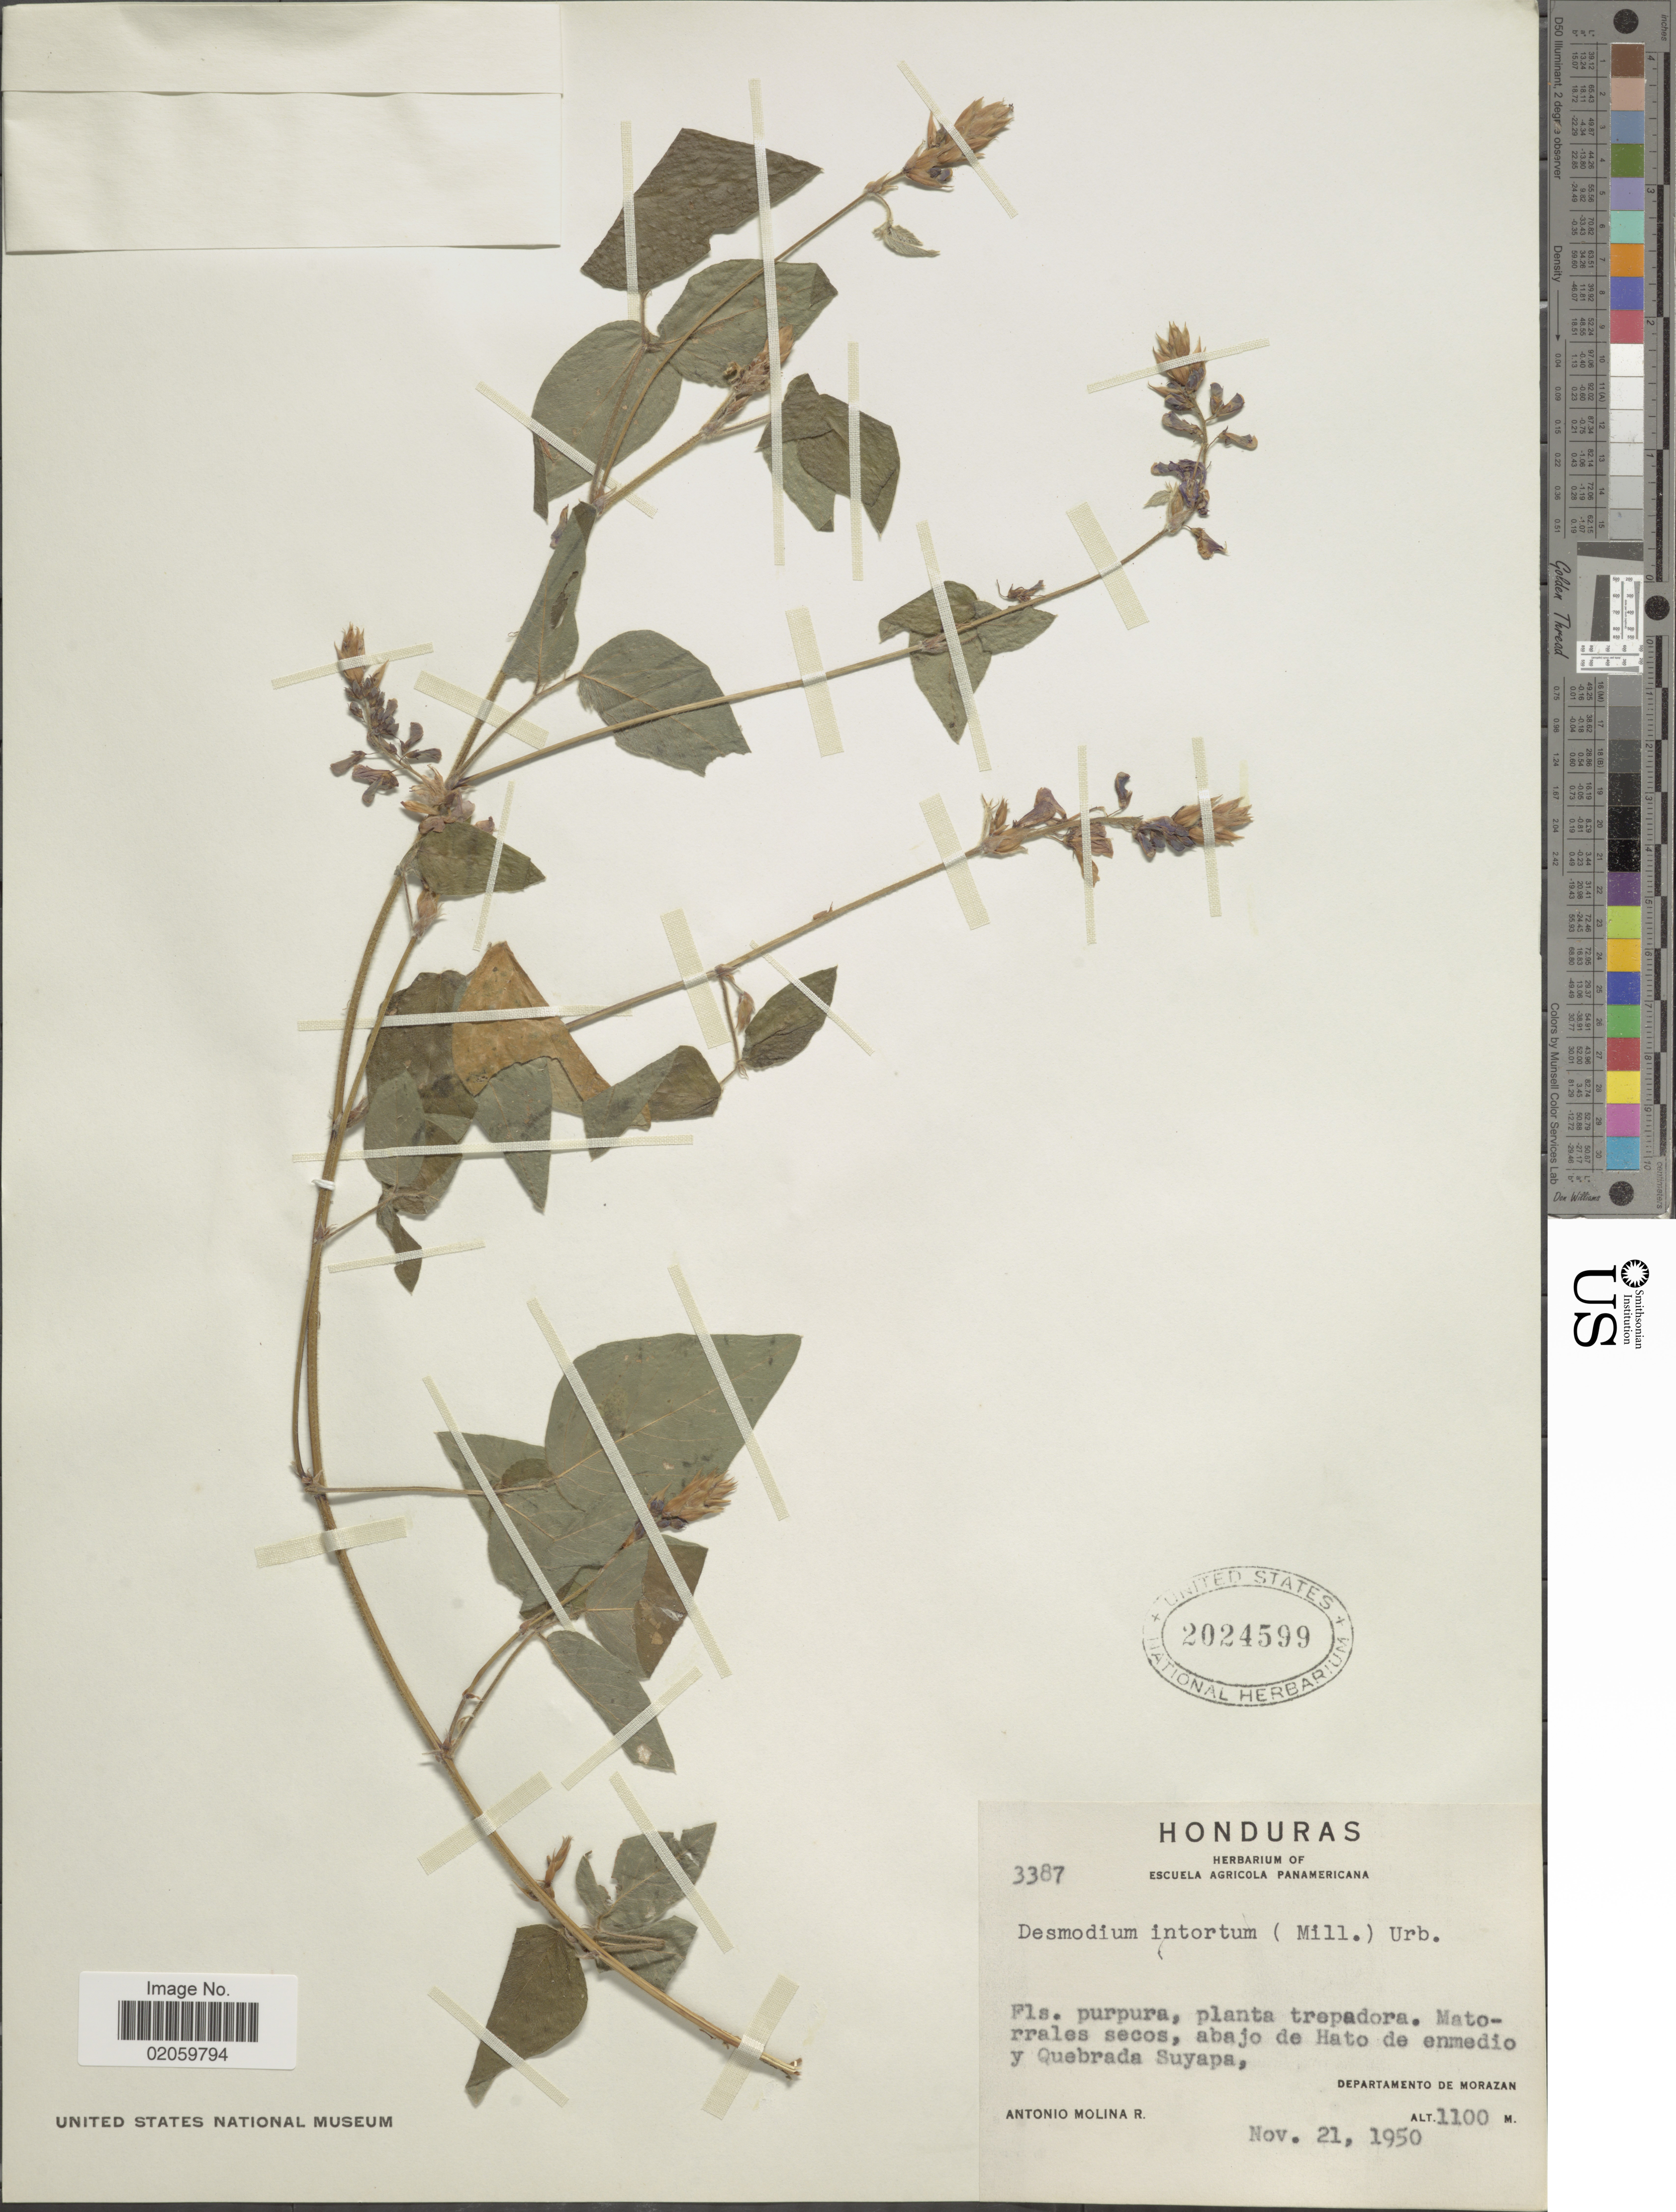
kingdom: Plantae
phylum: Tracheophyta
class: Magnoliopsida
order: Fabales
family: Fabaceae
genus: Desmodium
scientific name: Desmodium intortum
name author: (Mill.) Urb.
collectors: A. Molina R.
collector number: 3387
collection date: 1950-11-21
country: Honduras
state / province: Fco. Morazán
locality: Abajo de hato de enmedio y Quebrada Suyapa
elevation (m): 1100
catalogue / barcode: US 2024599